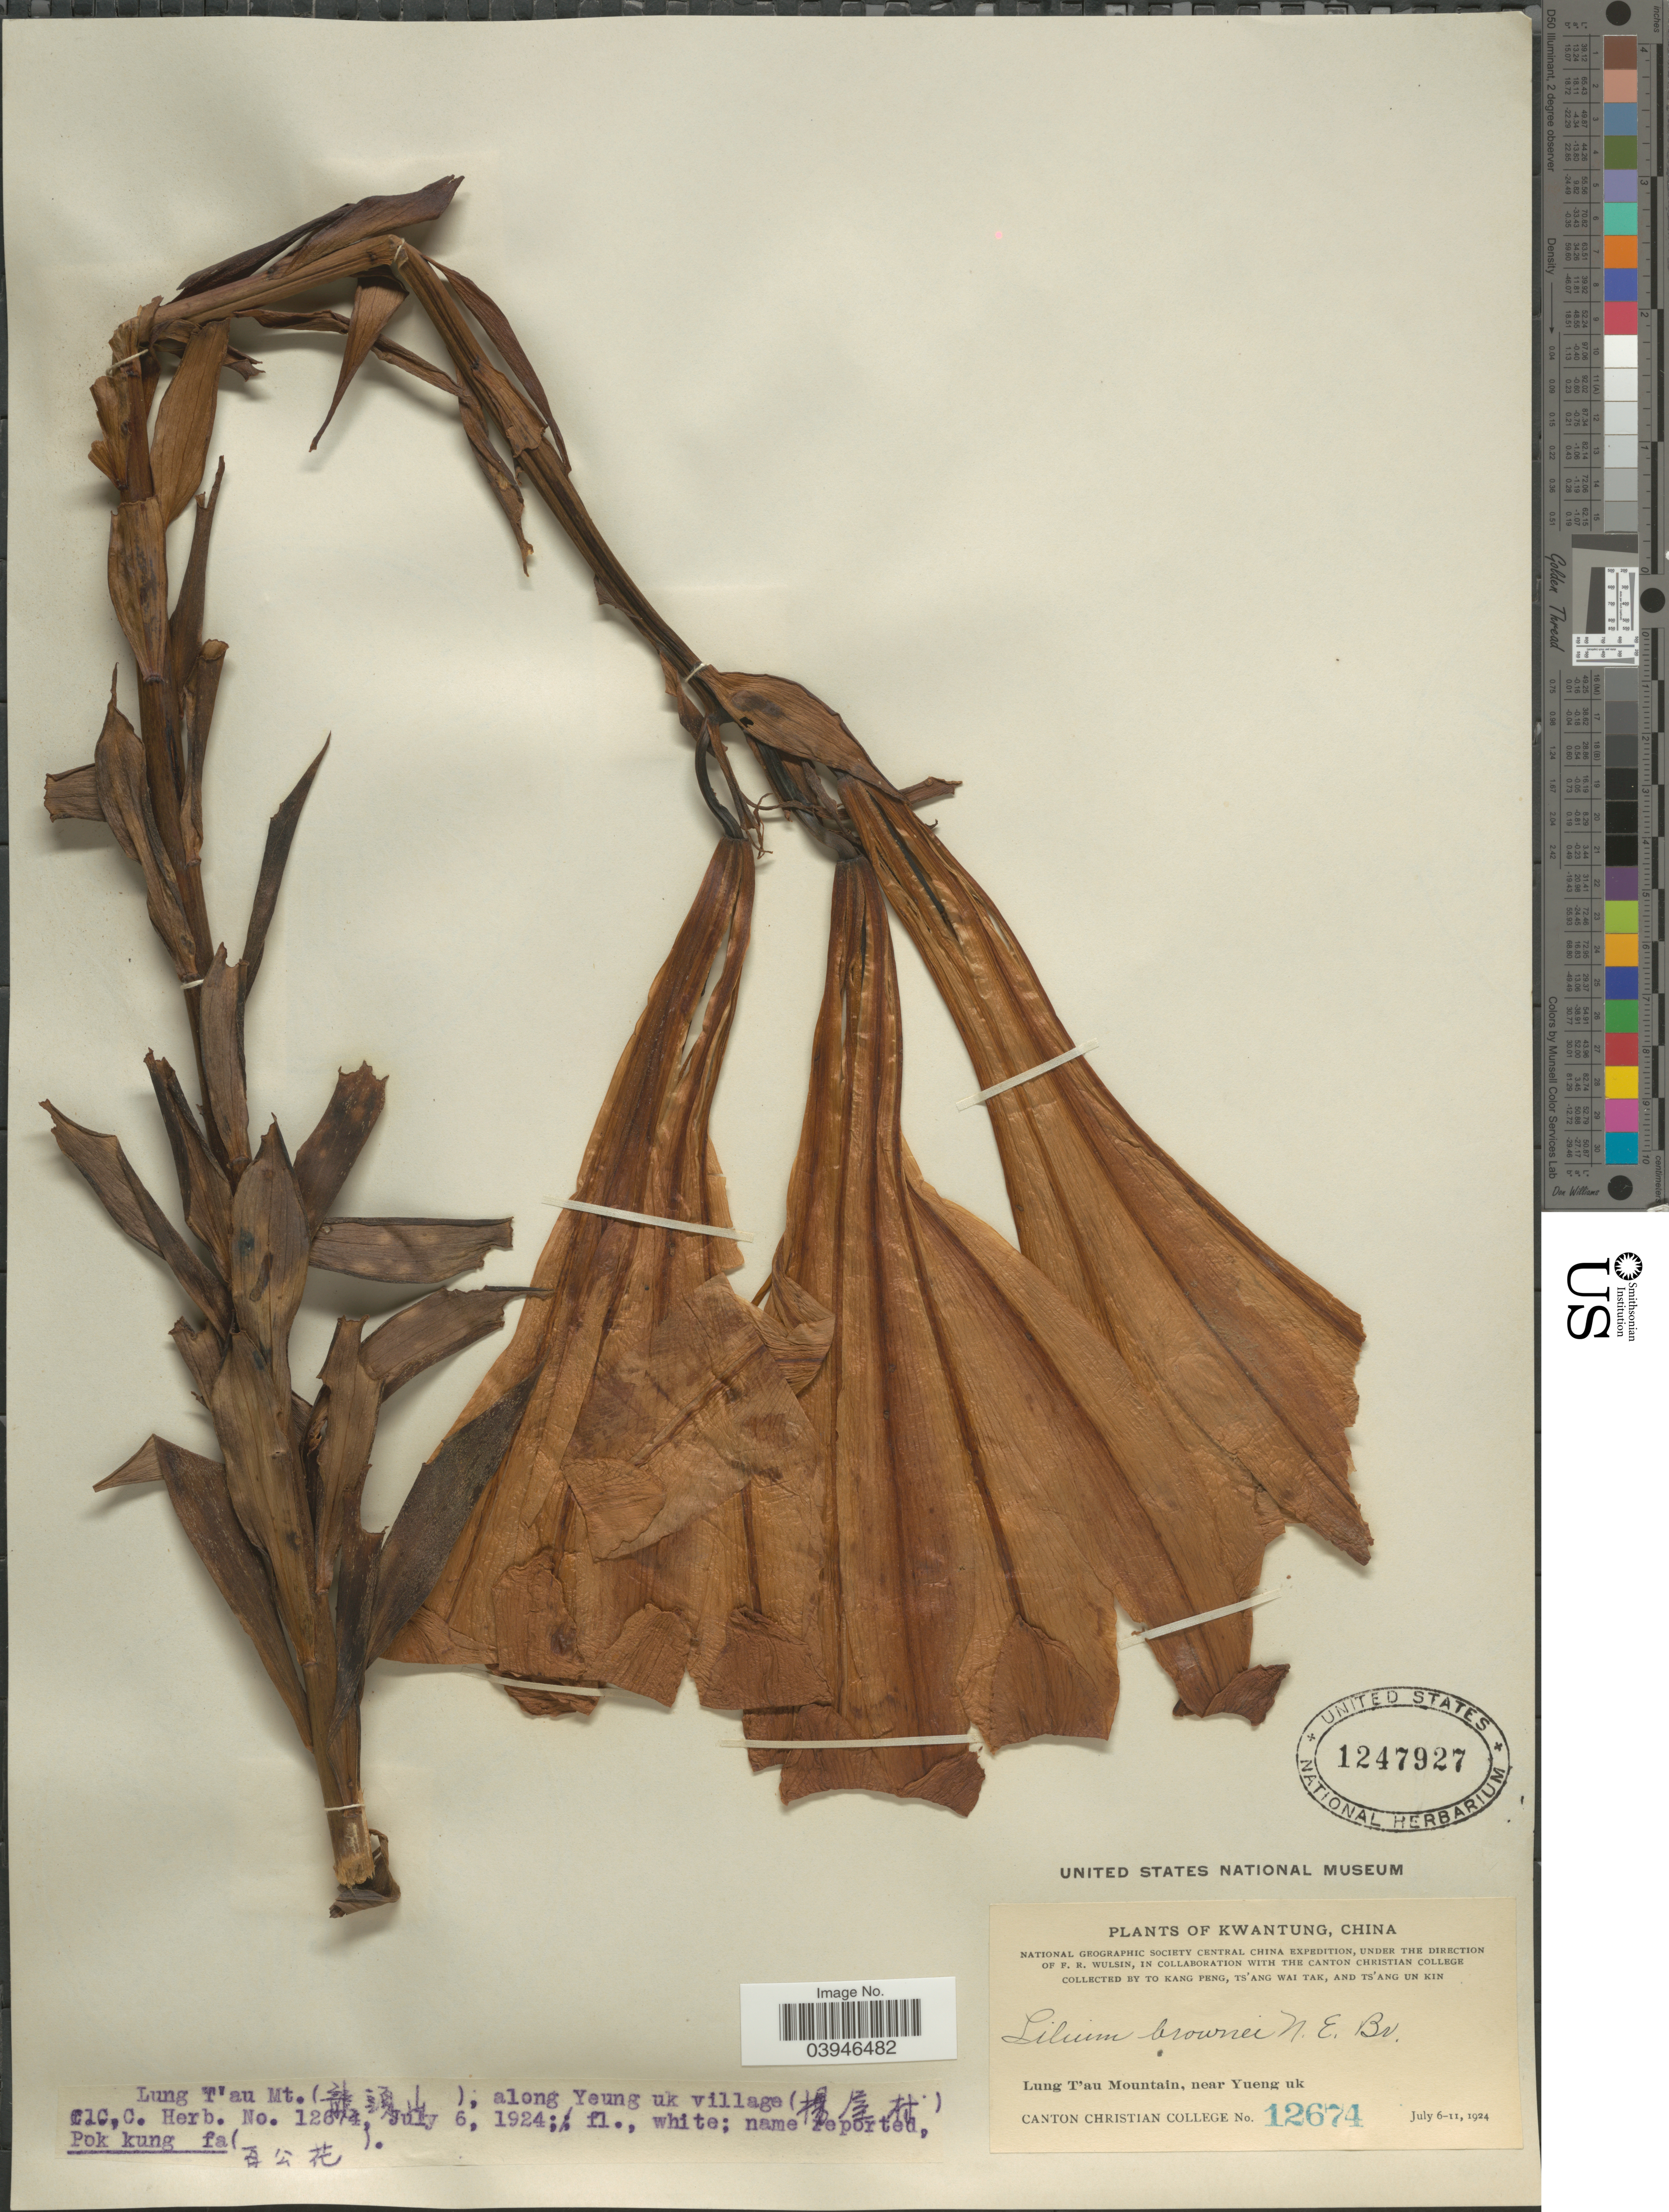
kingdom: Plantae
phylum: Tracheophyta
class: Liliopsida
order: Liliales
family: Liliaceae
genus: Lilium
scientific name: Lilium brownii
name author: F.E. Br. ex Miellez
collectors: T. K. Peng, W. T. Tsang & Ts' Ang Un Kin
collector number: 12674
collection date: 1924-07-06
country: China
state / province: Guangdong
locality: Lung T'au Mt. (X), along Yeung uk village (X). Kwantung. Lung T'au Mountain, near Yueng uk.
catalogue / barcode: US 1247927